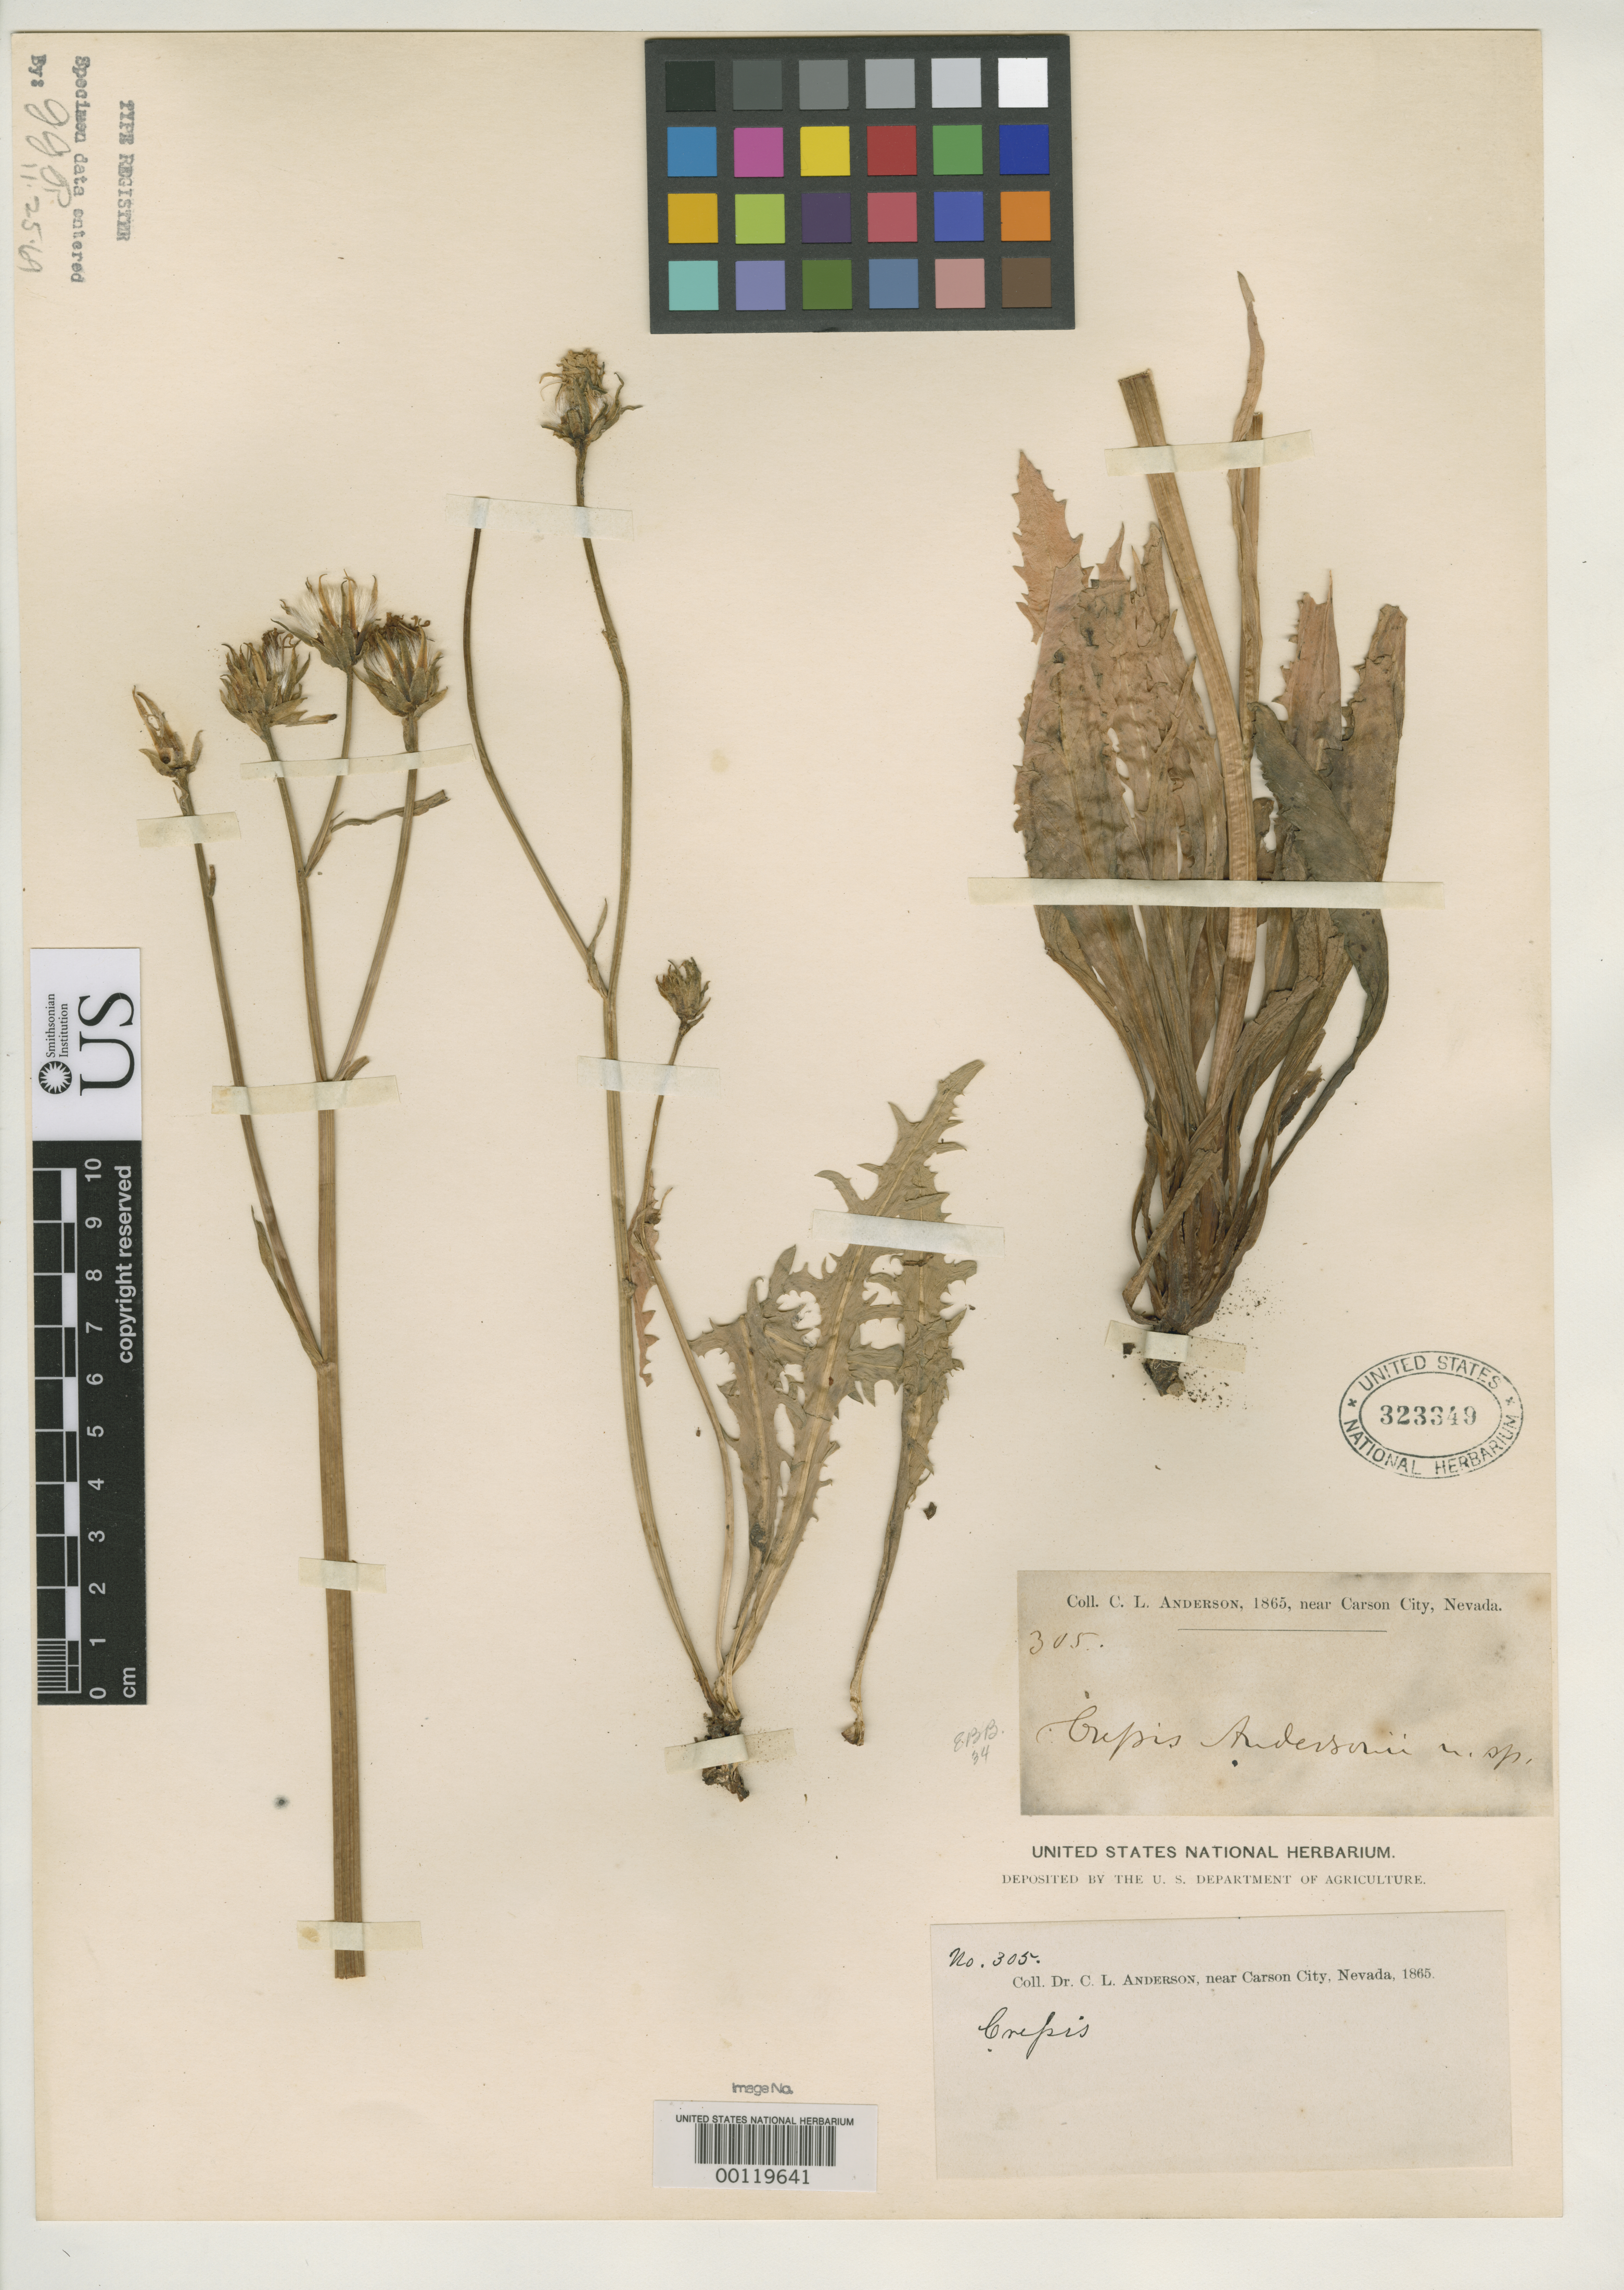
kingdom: Plantae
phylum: Tracheophyta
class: Magnoliopsida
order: Asterales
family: Asteraceae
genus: Crepis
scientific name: Crepis andersonii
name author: A. Gray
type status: Isotype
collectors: C. L. Anderson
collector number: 305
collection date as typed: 1865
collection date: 1865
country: United States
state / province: Nevada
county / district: Ormsby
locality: Vicinity of Carson City.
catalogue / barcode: US 323349